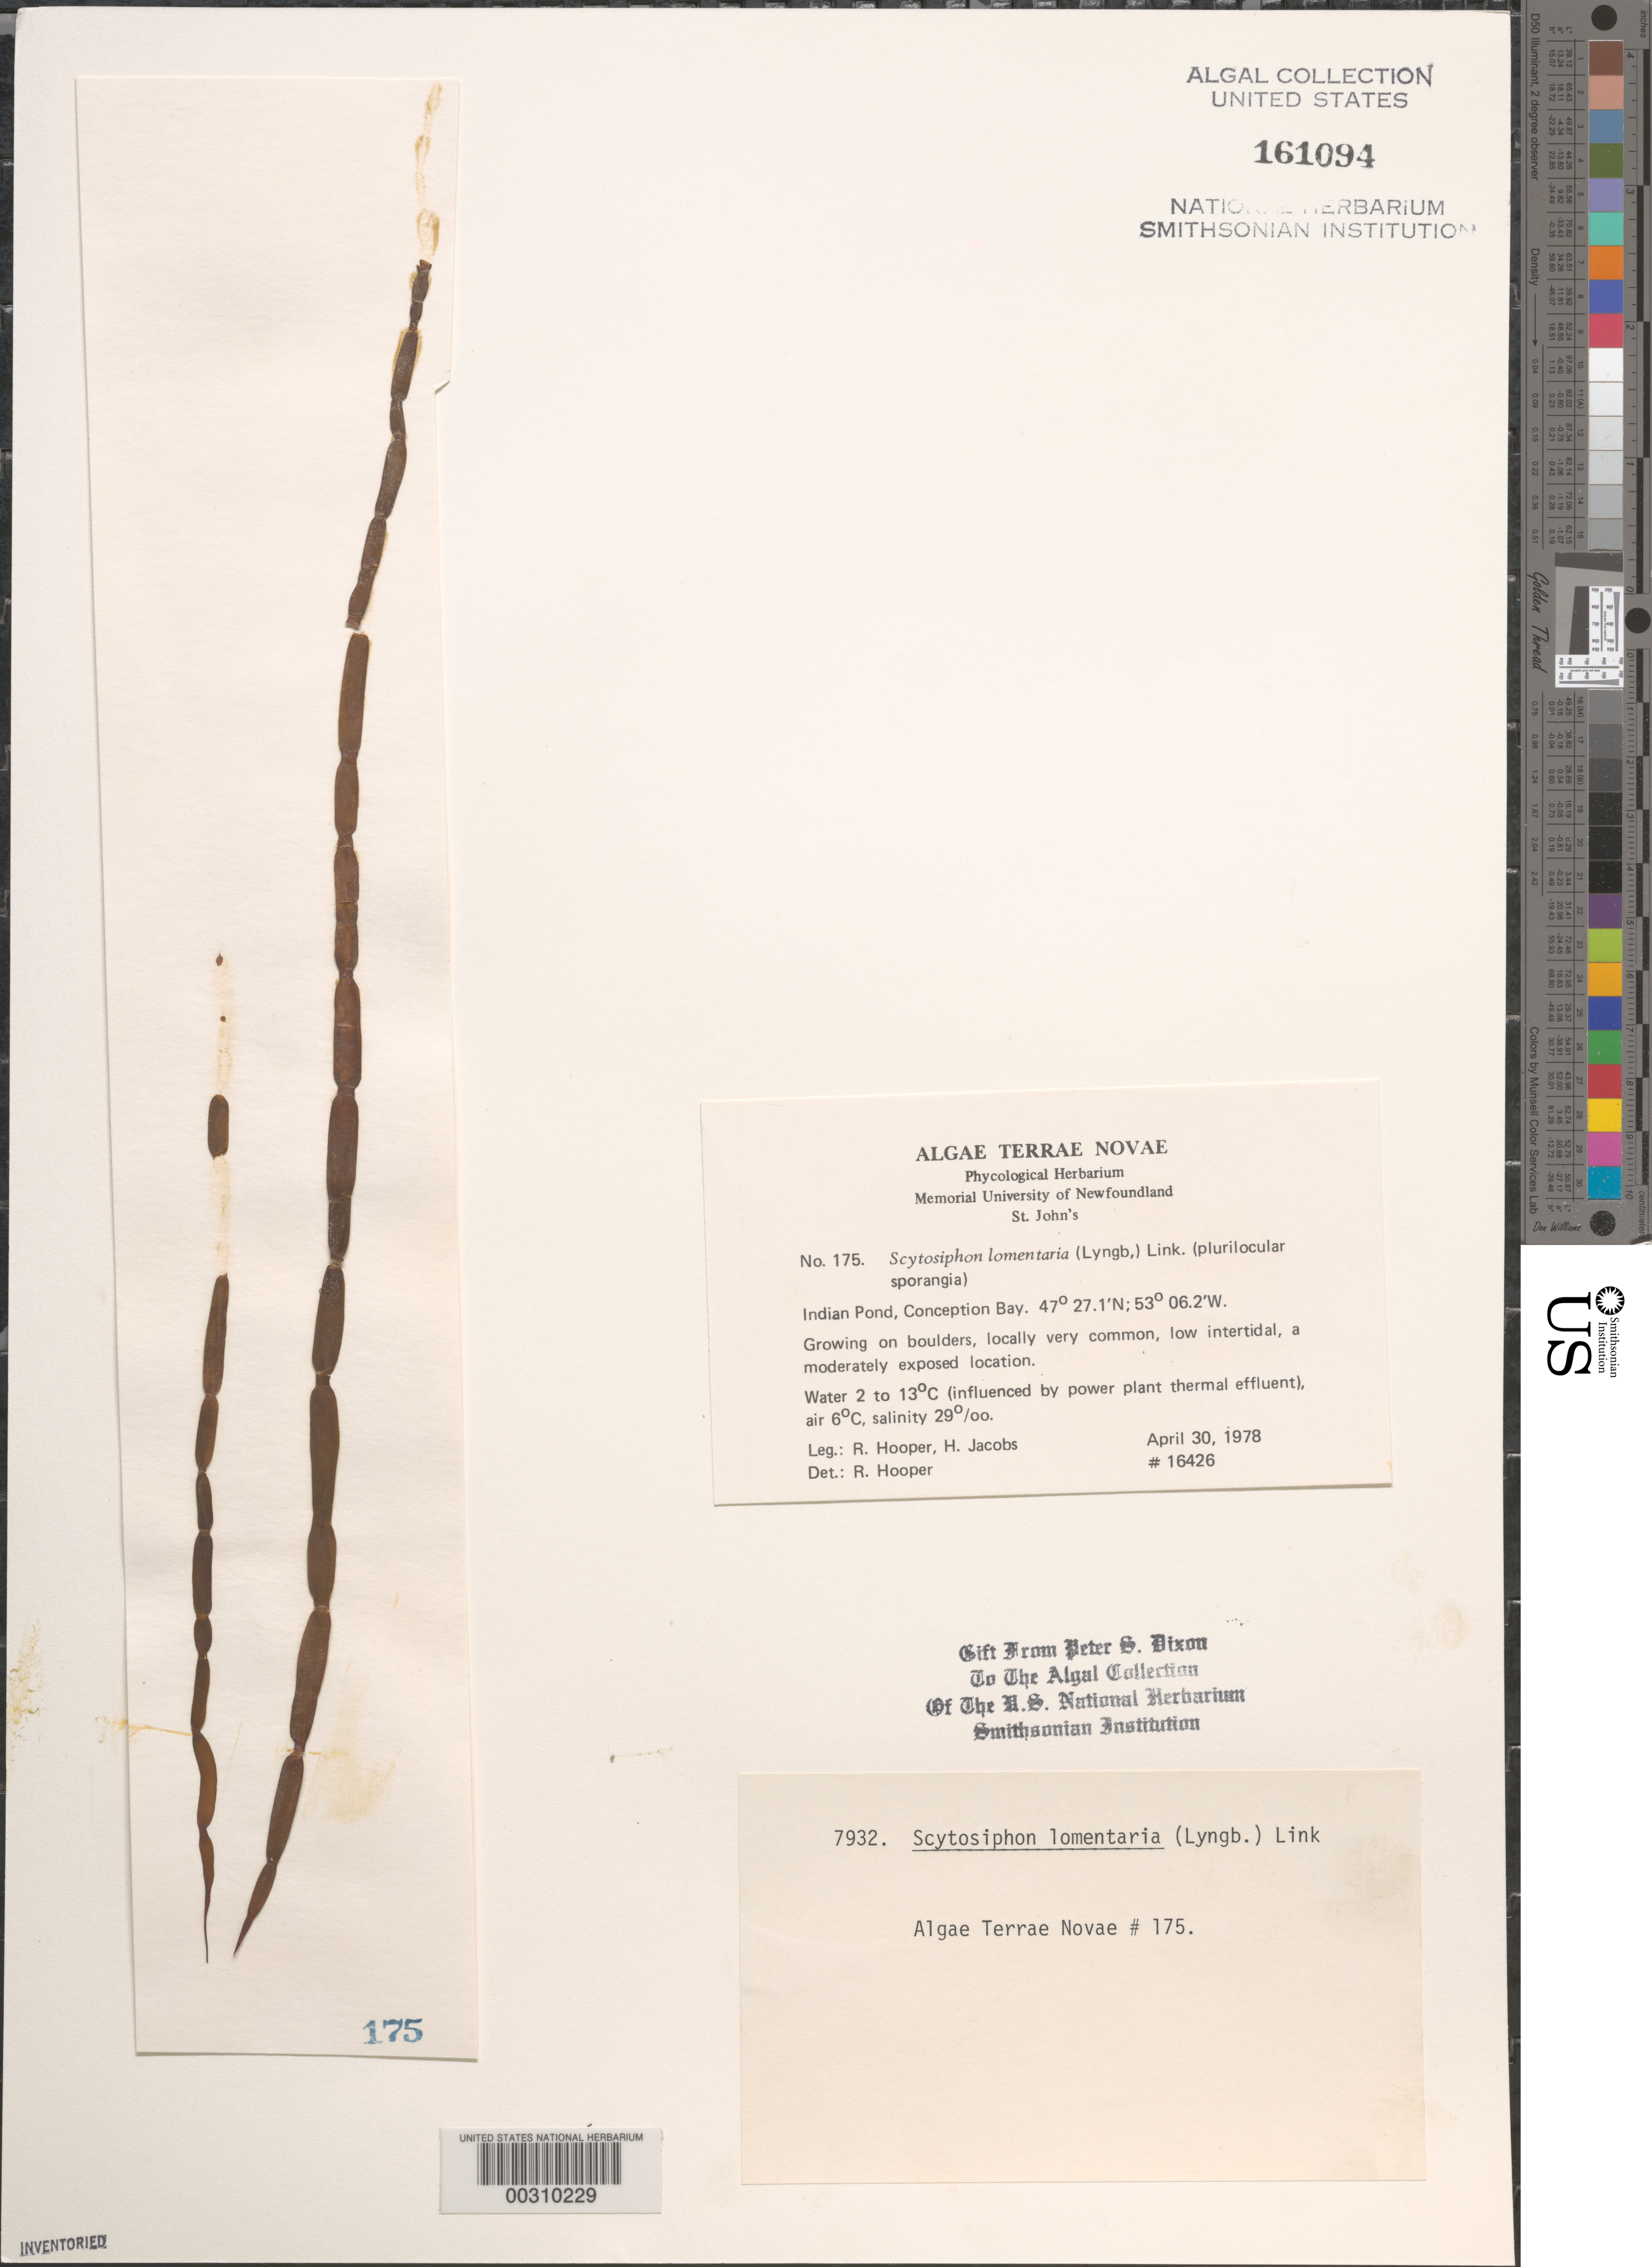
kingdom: Chromista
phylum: Ochrophyta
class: Phaeophyceae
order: Scytosiphonales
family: Scytosiphonaceae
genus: Scytosiphon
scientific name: Scytosiphon lomentaria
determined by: Hooper, R. G.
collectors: R. G. Hooper & H. Jacob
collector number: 16426 & PSD 7932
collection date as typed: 30 Aug 1978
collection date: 1978-08-30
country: Canada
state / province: Newfoundland and Labrador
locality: Indian Pond, Conception Bay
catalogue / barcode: US 161094